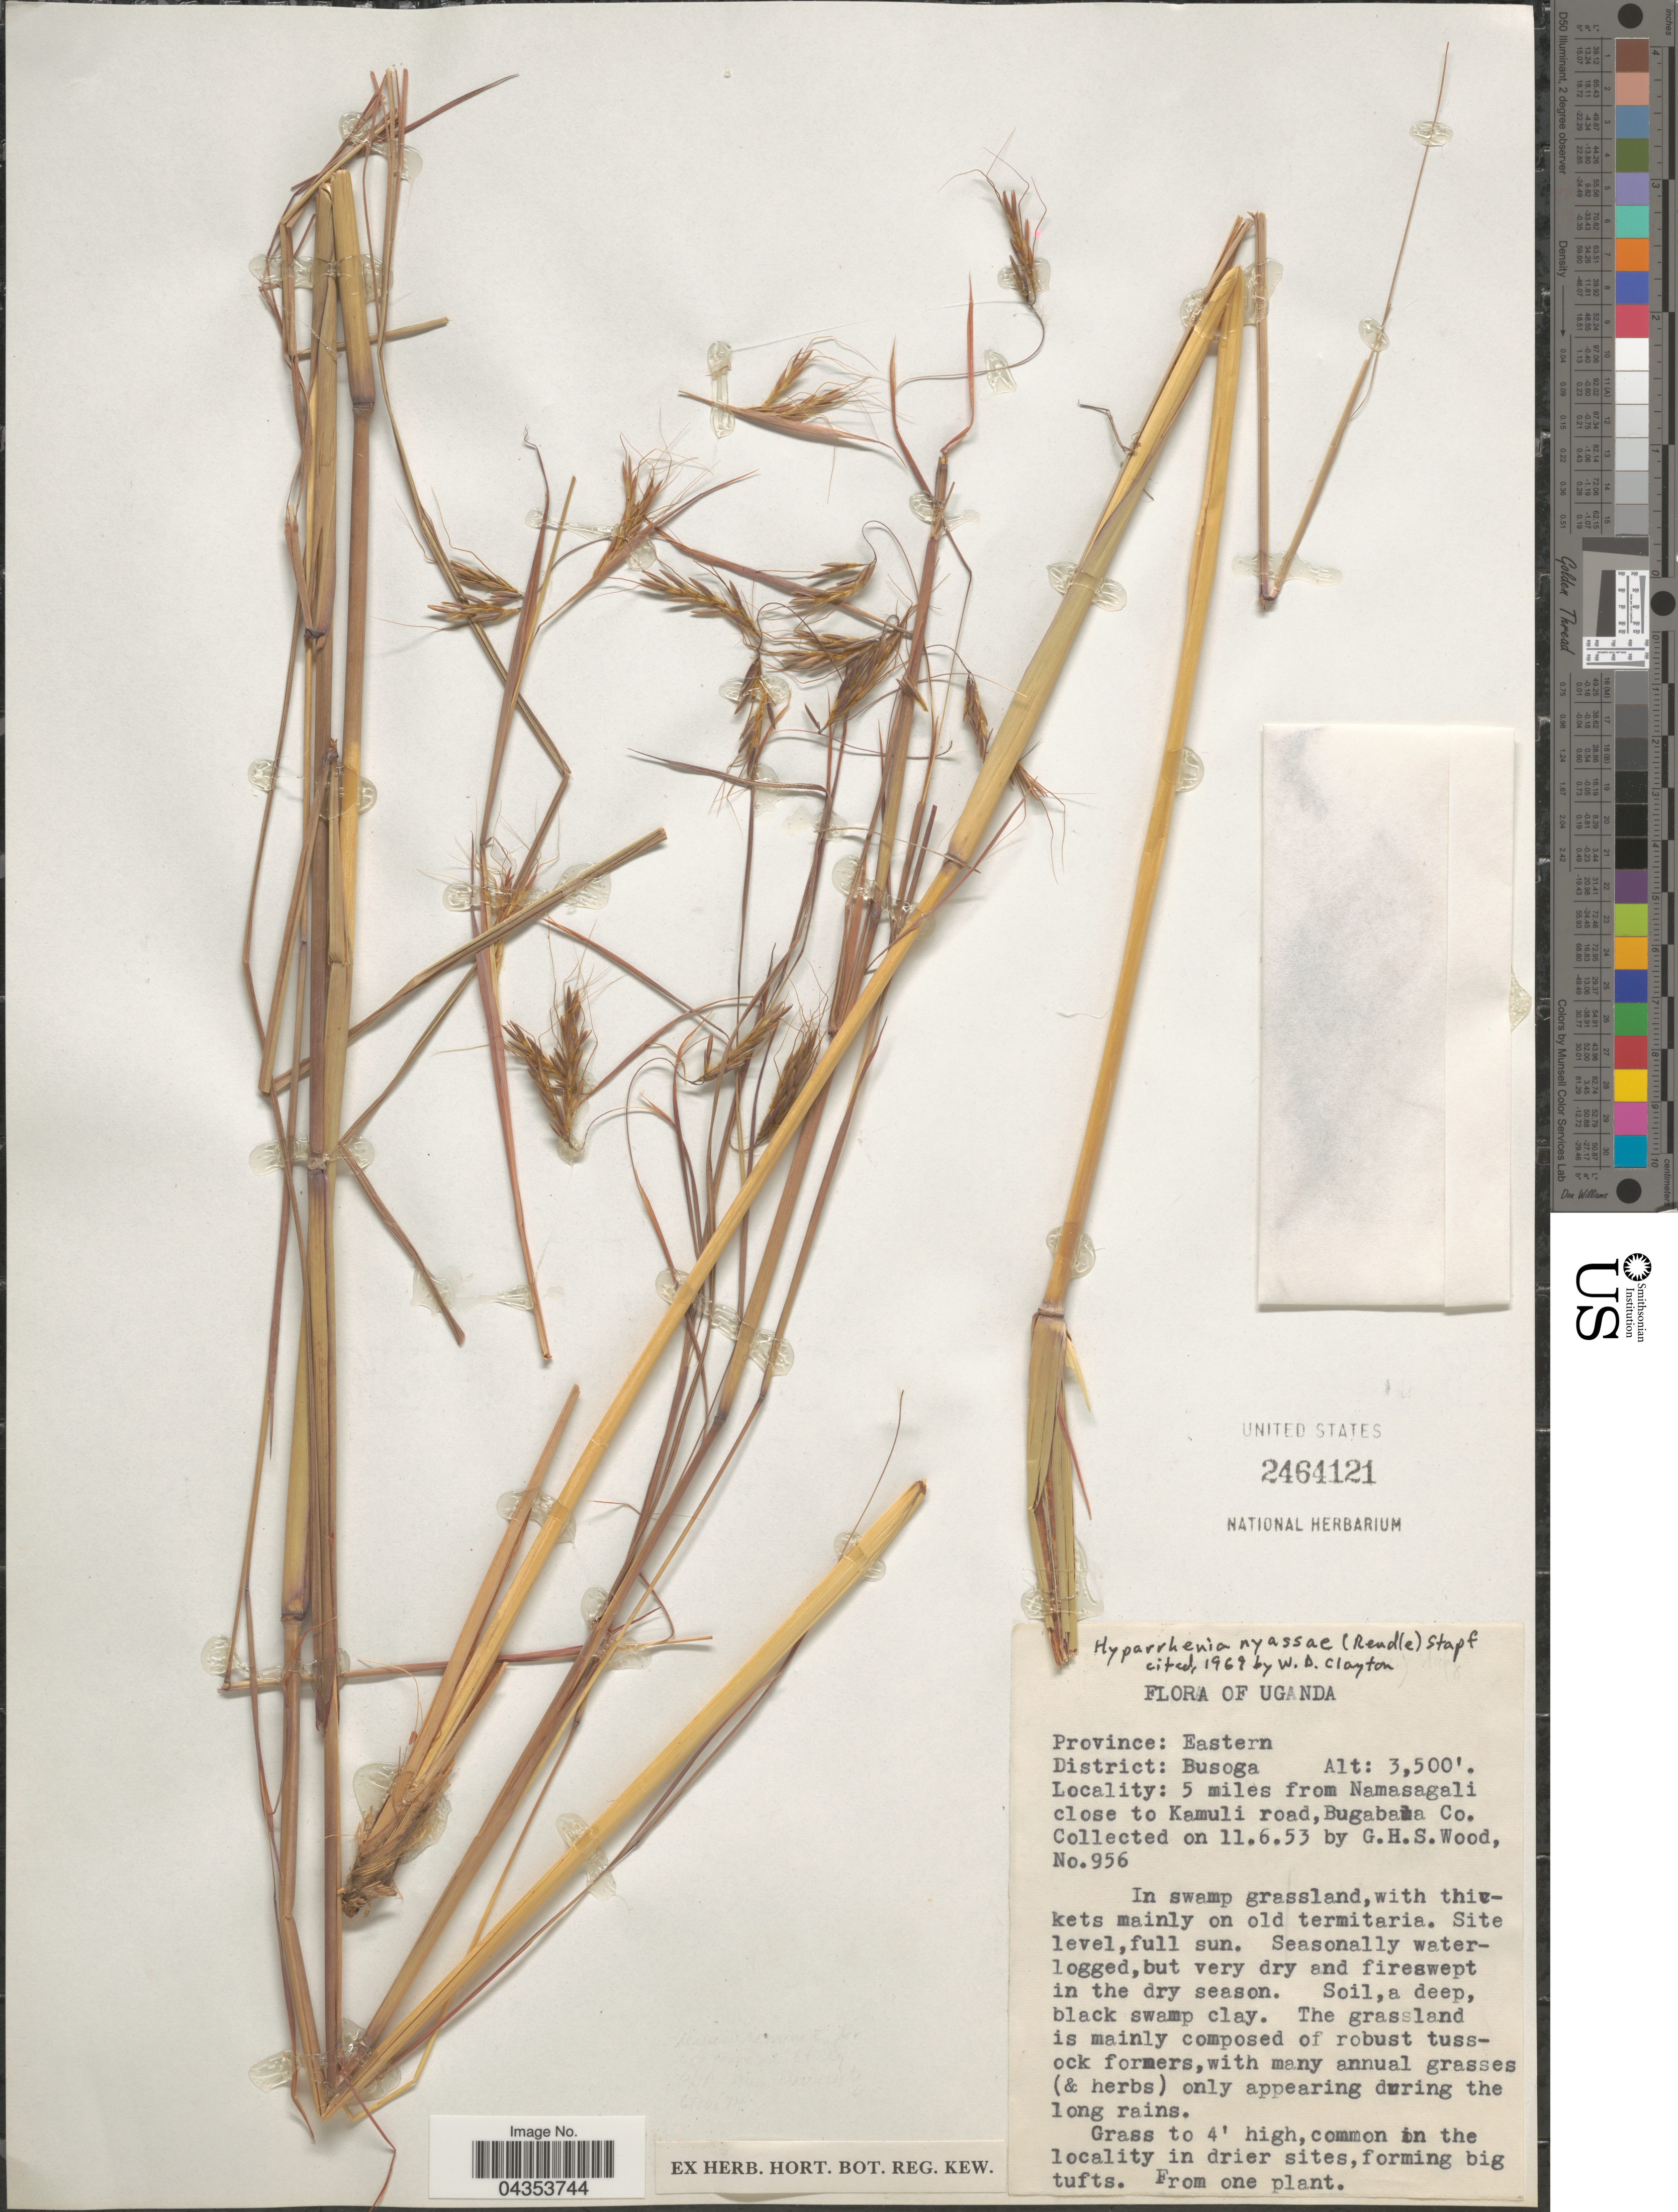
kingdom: Plantae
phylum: Tracheophyta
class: Liliopsida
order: Poales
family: Poaceae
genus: Hyparrhenia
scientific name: Hyparrhenia nyassae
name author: (Rendle) Stapf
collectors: G. Wood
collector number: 956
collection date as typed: Transcribed d/m/y: 11/6/53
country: Uganda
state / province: Eastern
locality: District: Busoga. 5 miles from Namasagali close to Kamuli road, Bugabala Co.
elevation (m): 1067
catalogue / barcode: US 2464121